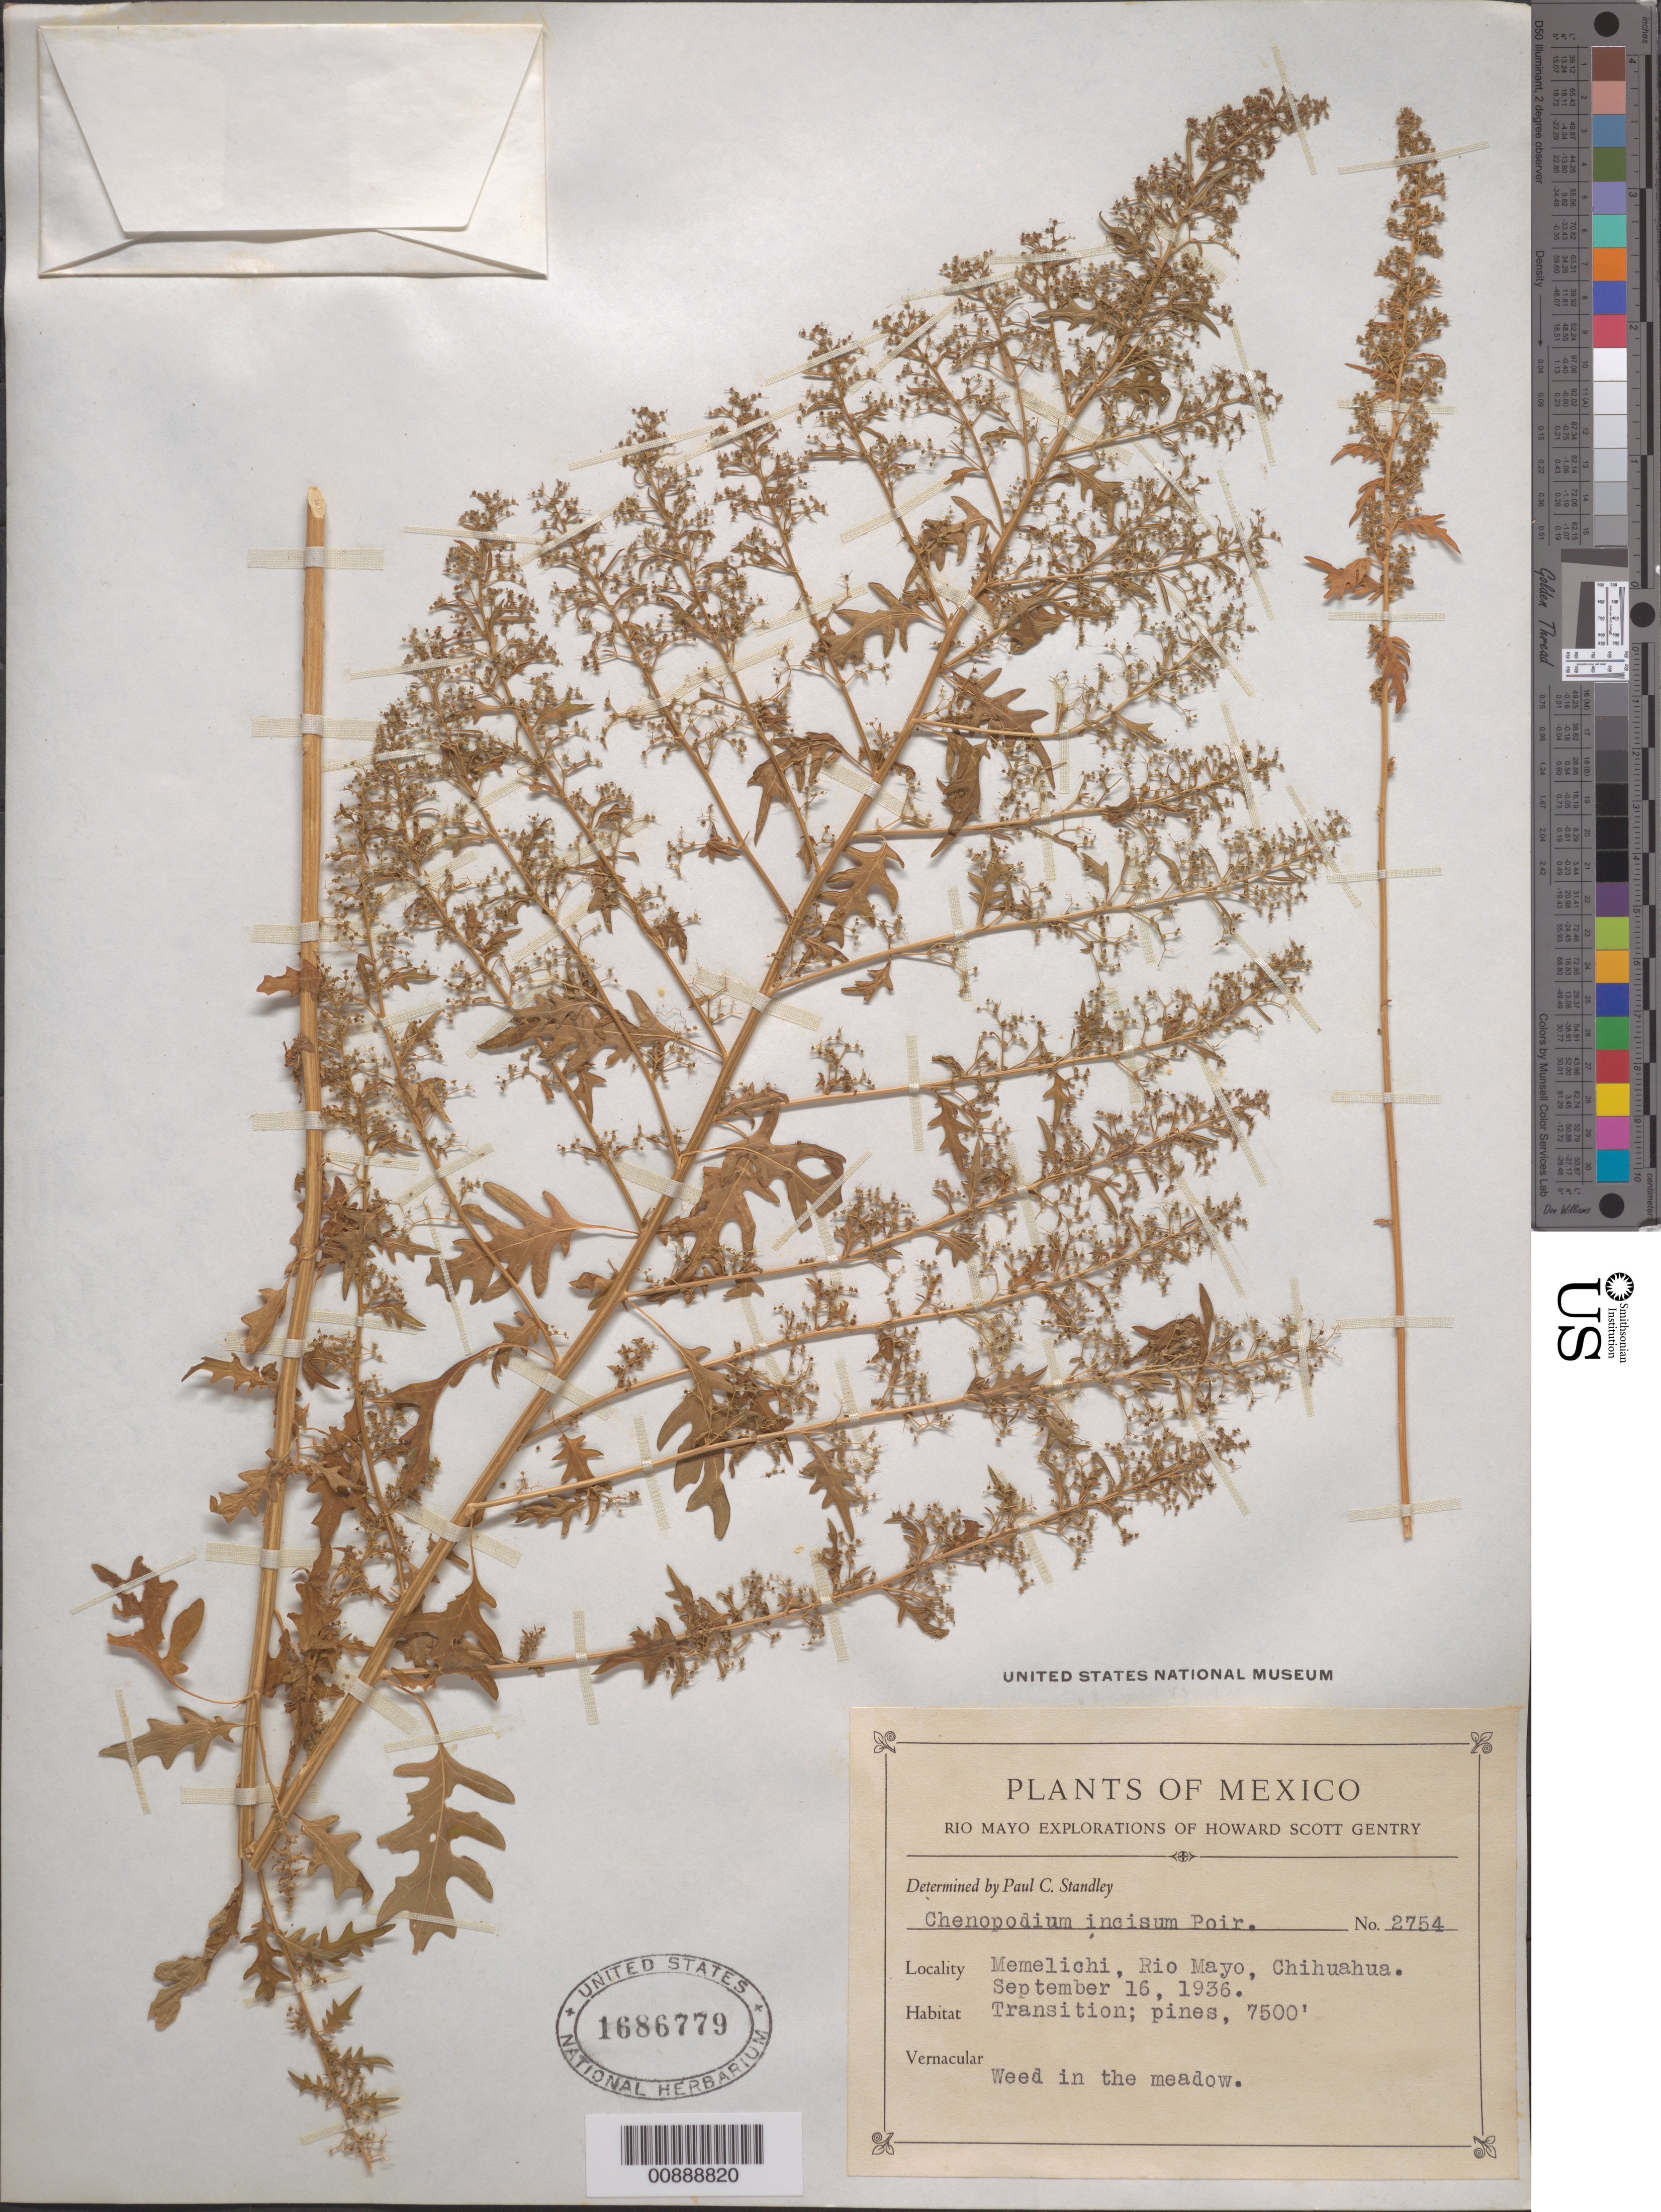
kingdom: Plantae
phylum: Tracheophyta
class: Magnoliopsida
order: Caryophyllales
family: Amaranthaceae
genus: Chenopodium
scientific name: Chenopodium incisum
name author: Poir.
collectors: H. S. Gentry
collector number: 2754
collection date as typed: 16 Sep 1936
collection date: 1936-09-16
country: Mexico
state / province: Chihuahua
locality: Memelichi, Río Mayo, Chihuahua.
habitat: Transition; pines. Weed in the meadow.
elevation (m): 2286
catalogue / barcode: US 1686779